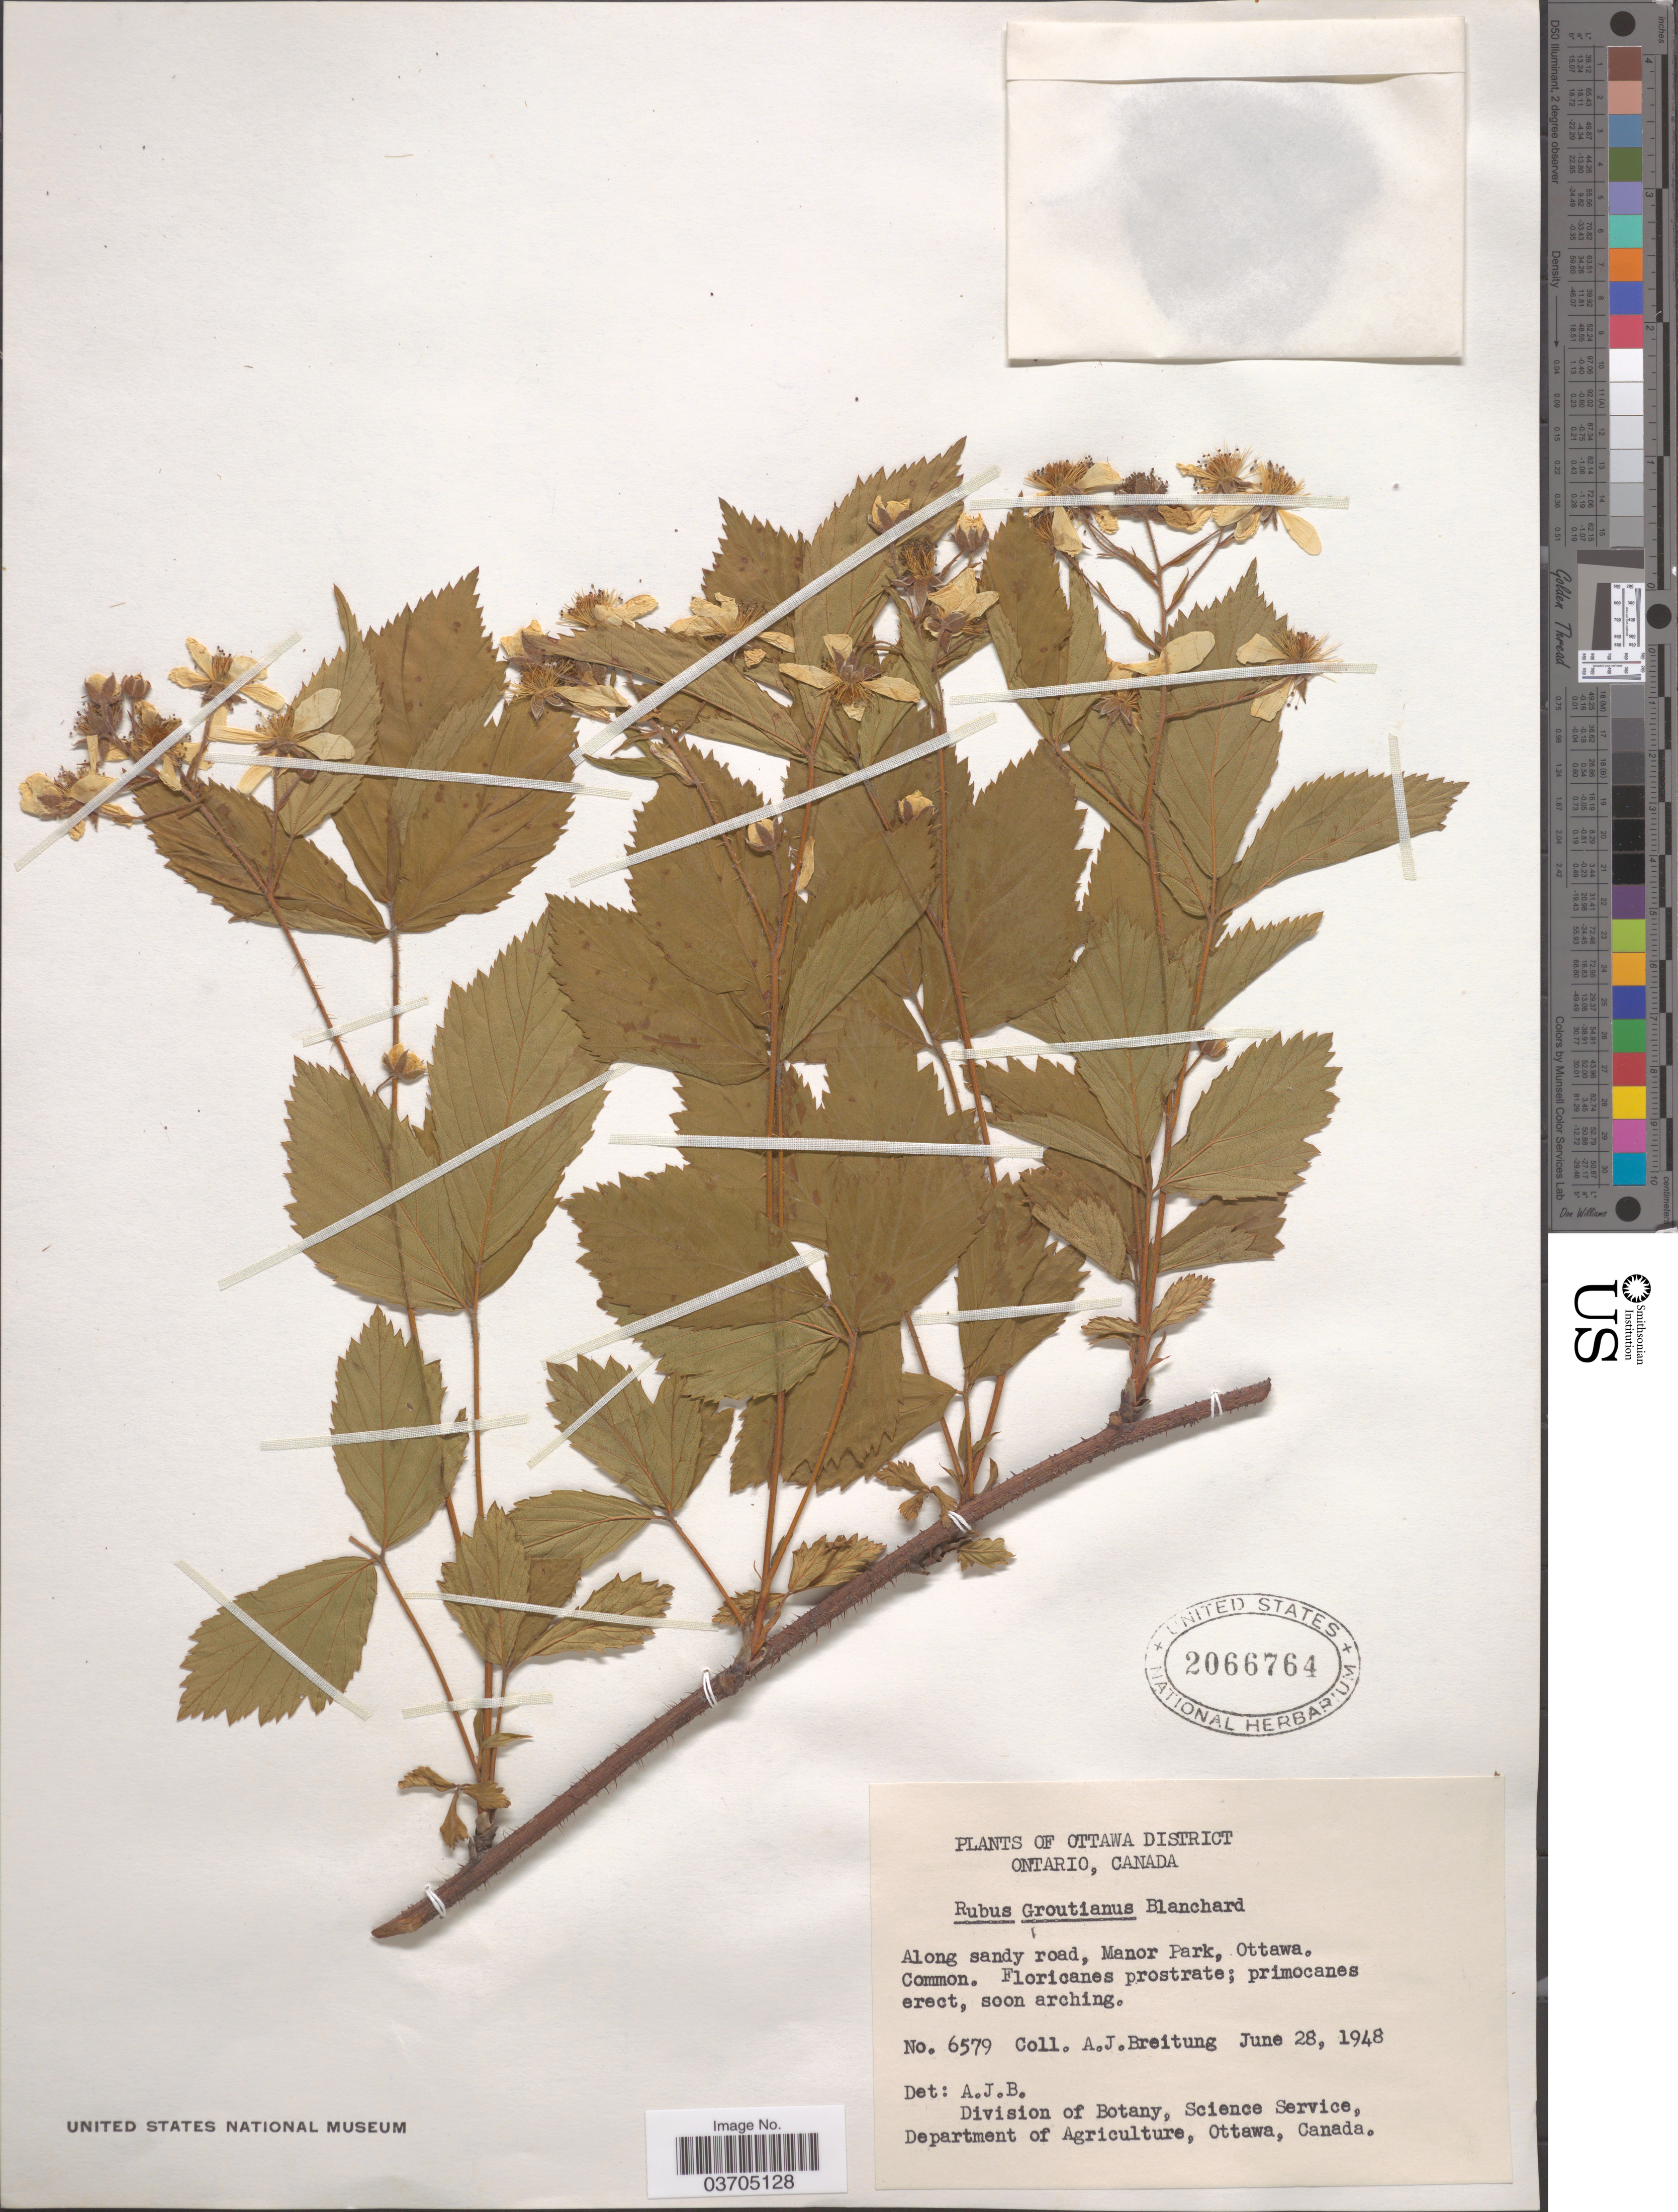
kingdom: Plantae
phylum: Tracheophyta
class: Magnoliopsida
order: Rosales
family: Rosaceae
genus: Rubus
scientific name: Rubus groutianus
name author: Blanch.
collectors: A. Breitung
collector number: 6579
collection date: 1948-06-28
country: Canada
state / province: Ontario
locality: Ottawa District. Along sandy road, Manor Park, Ottawa.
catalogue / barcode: US 2066764